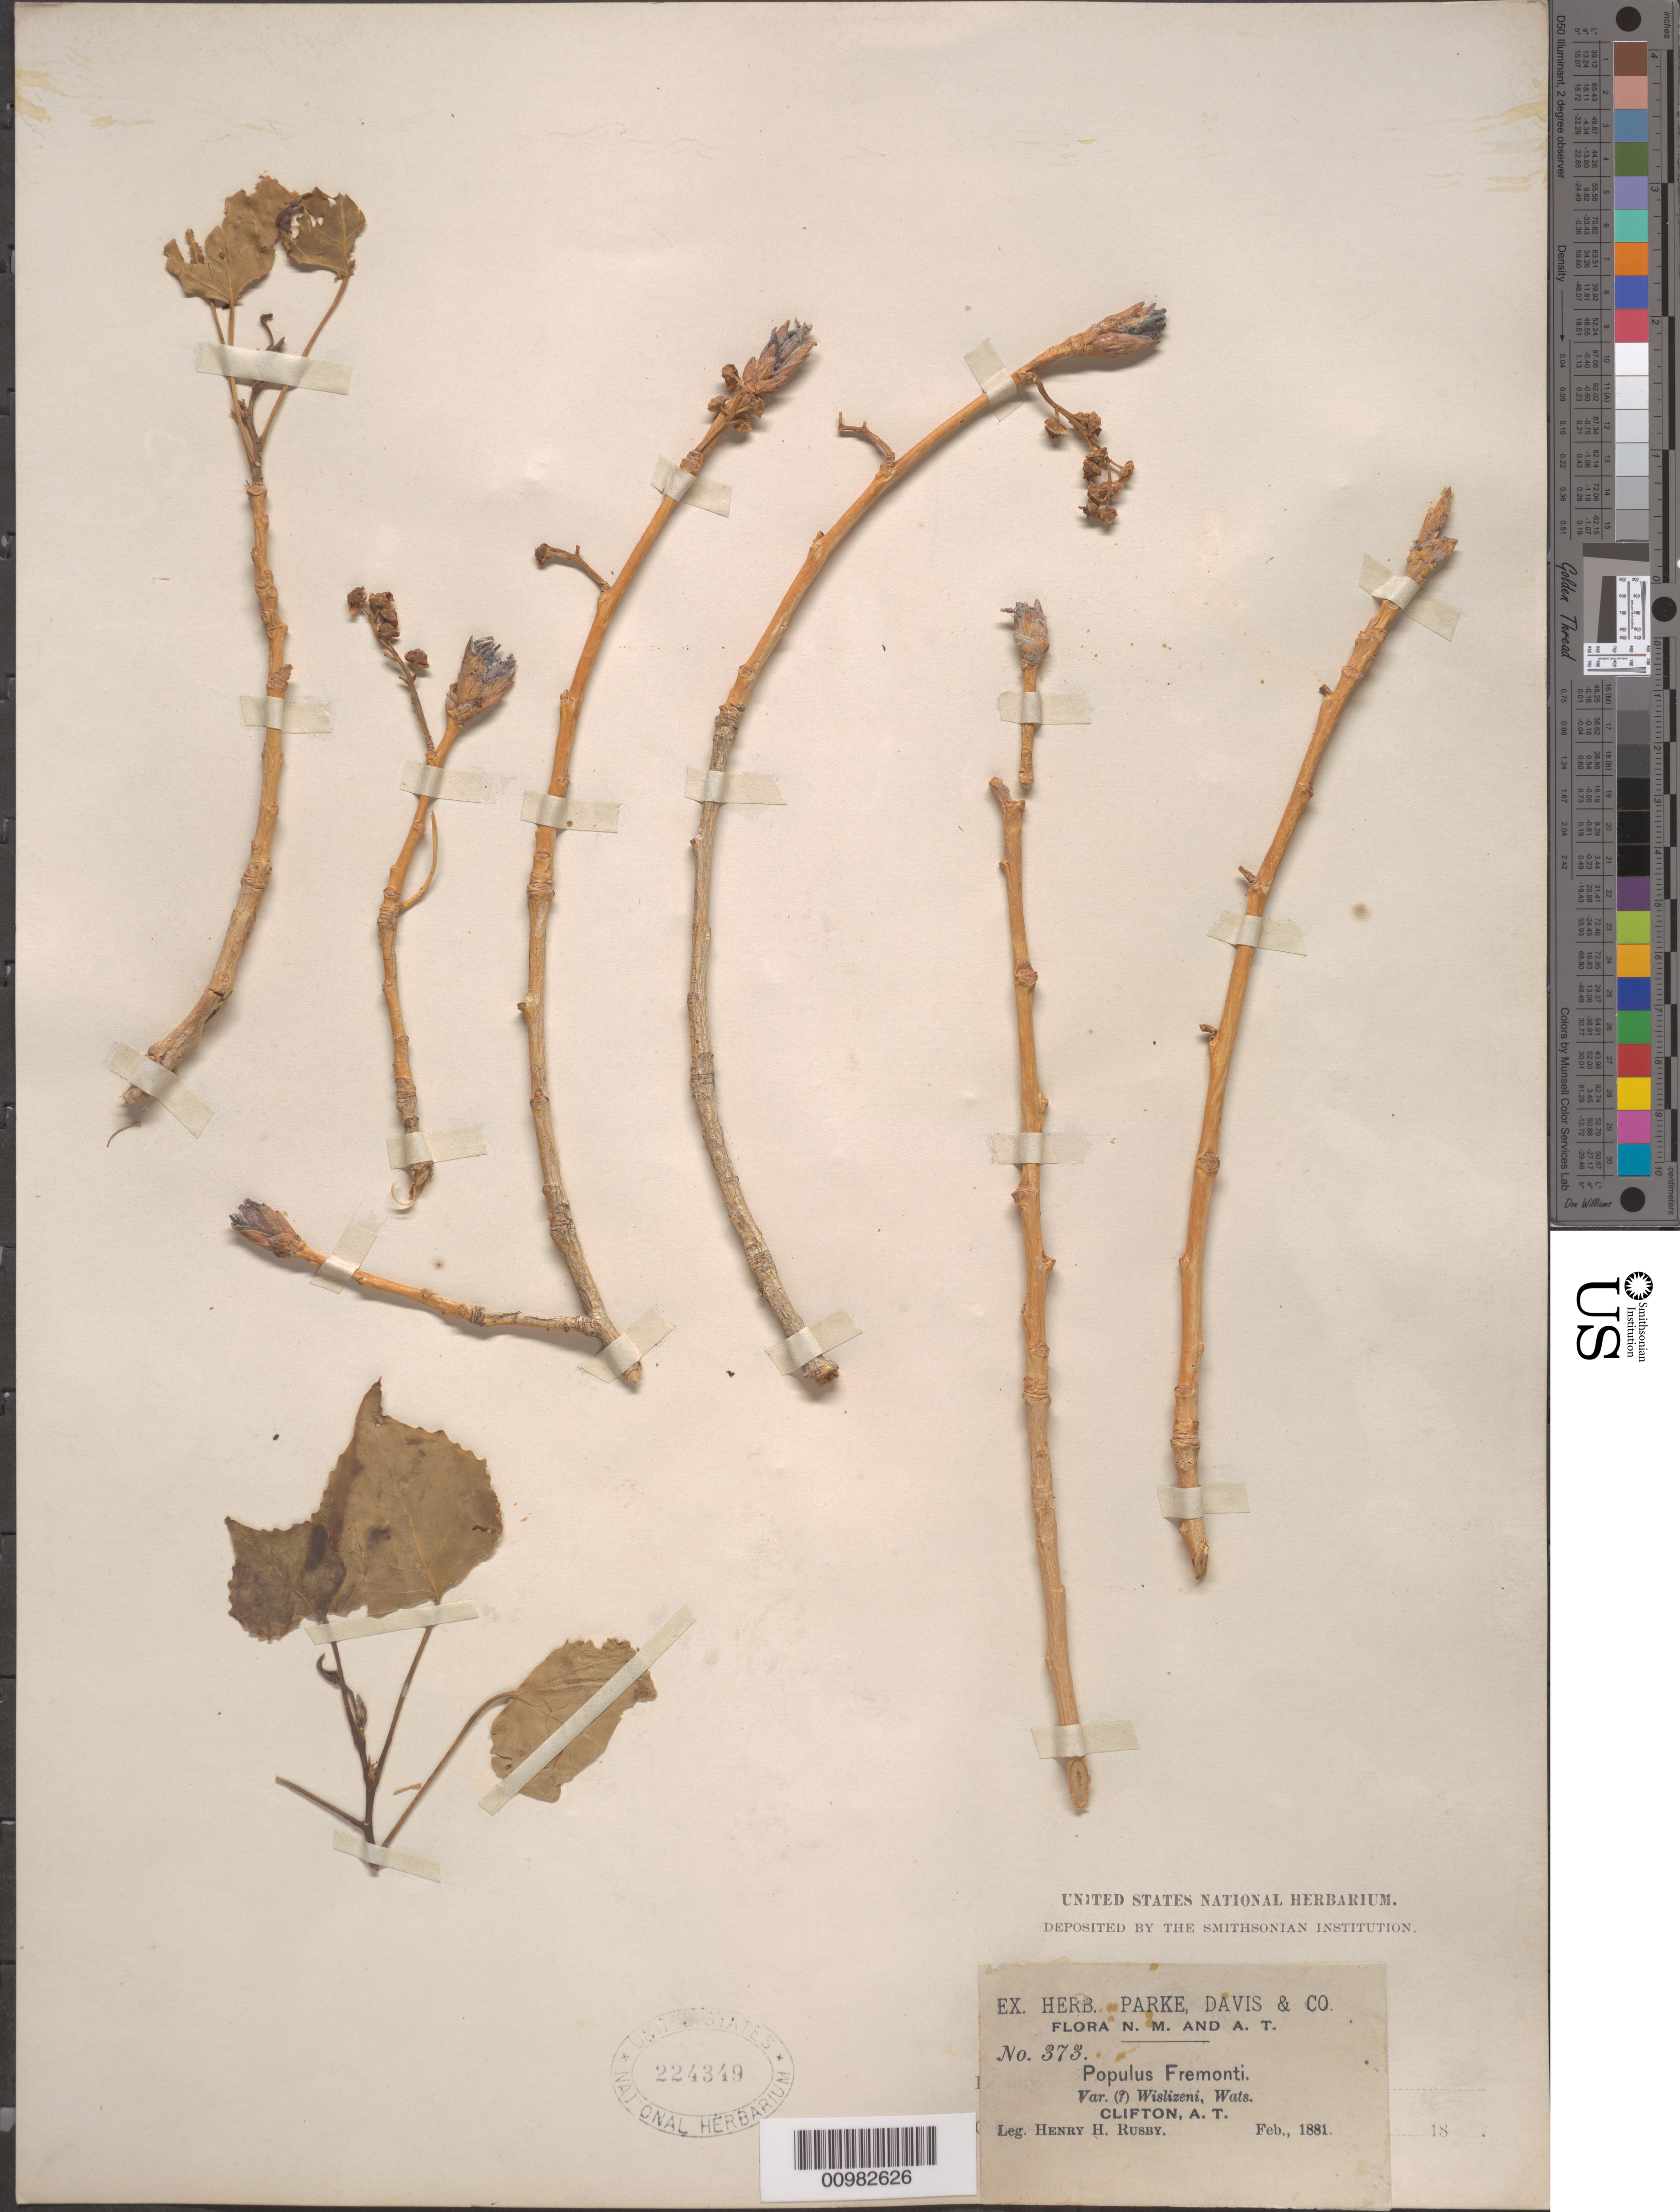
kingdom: Plantae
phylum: Tracheophyta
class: Magnoliopsida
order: Malpighiales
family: Salicaceae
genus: Populus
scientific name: Populus fremontii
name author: S. Watson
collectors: H. H. Rusby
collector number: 373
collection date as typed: Feb 1881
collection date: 1881-02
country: United States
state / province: Arizona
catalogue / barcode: US 224349